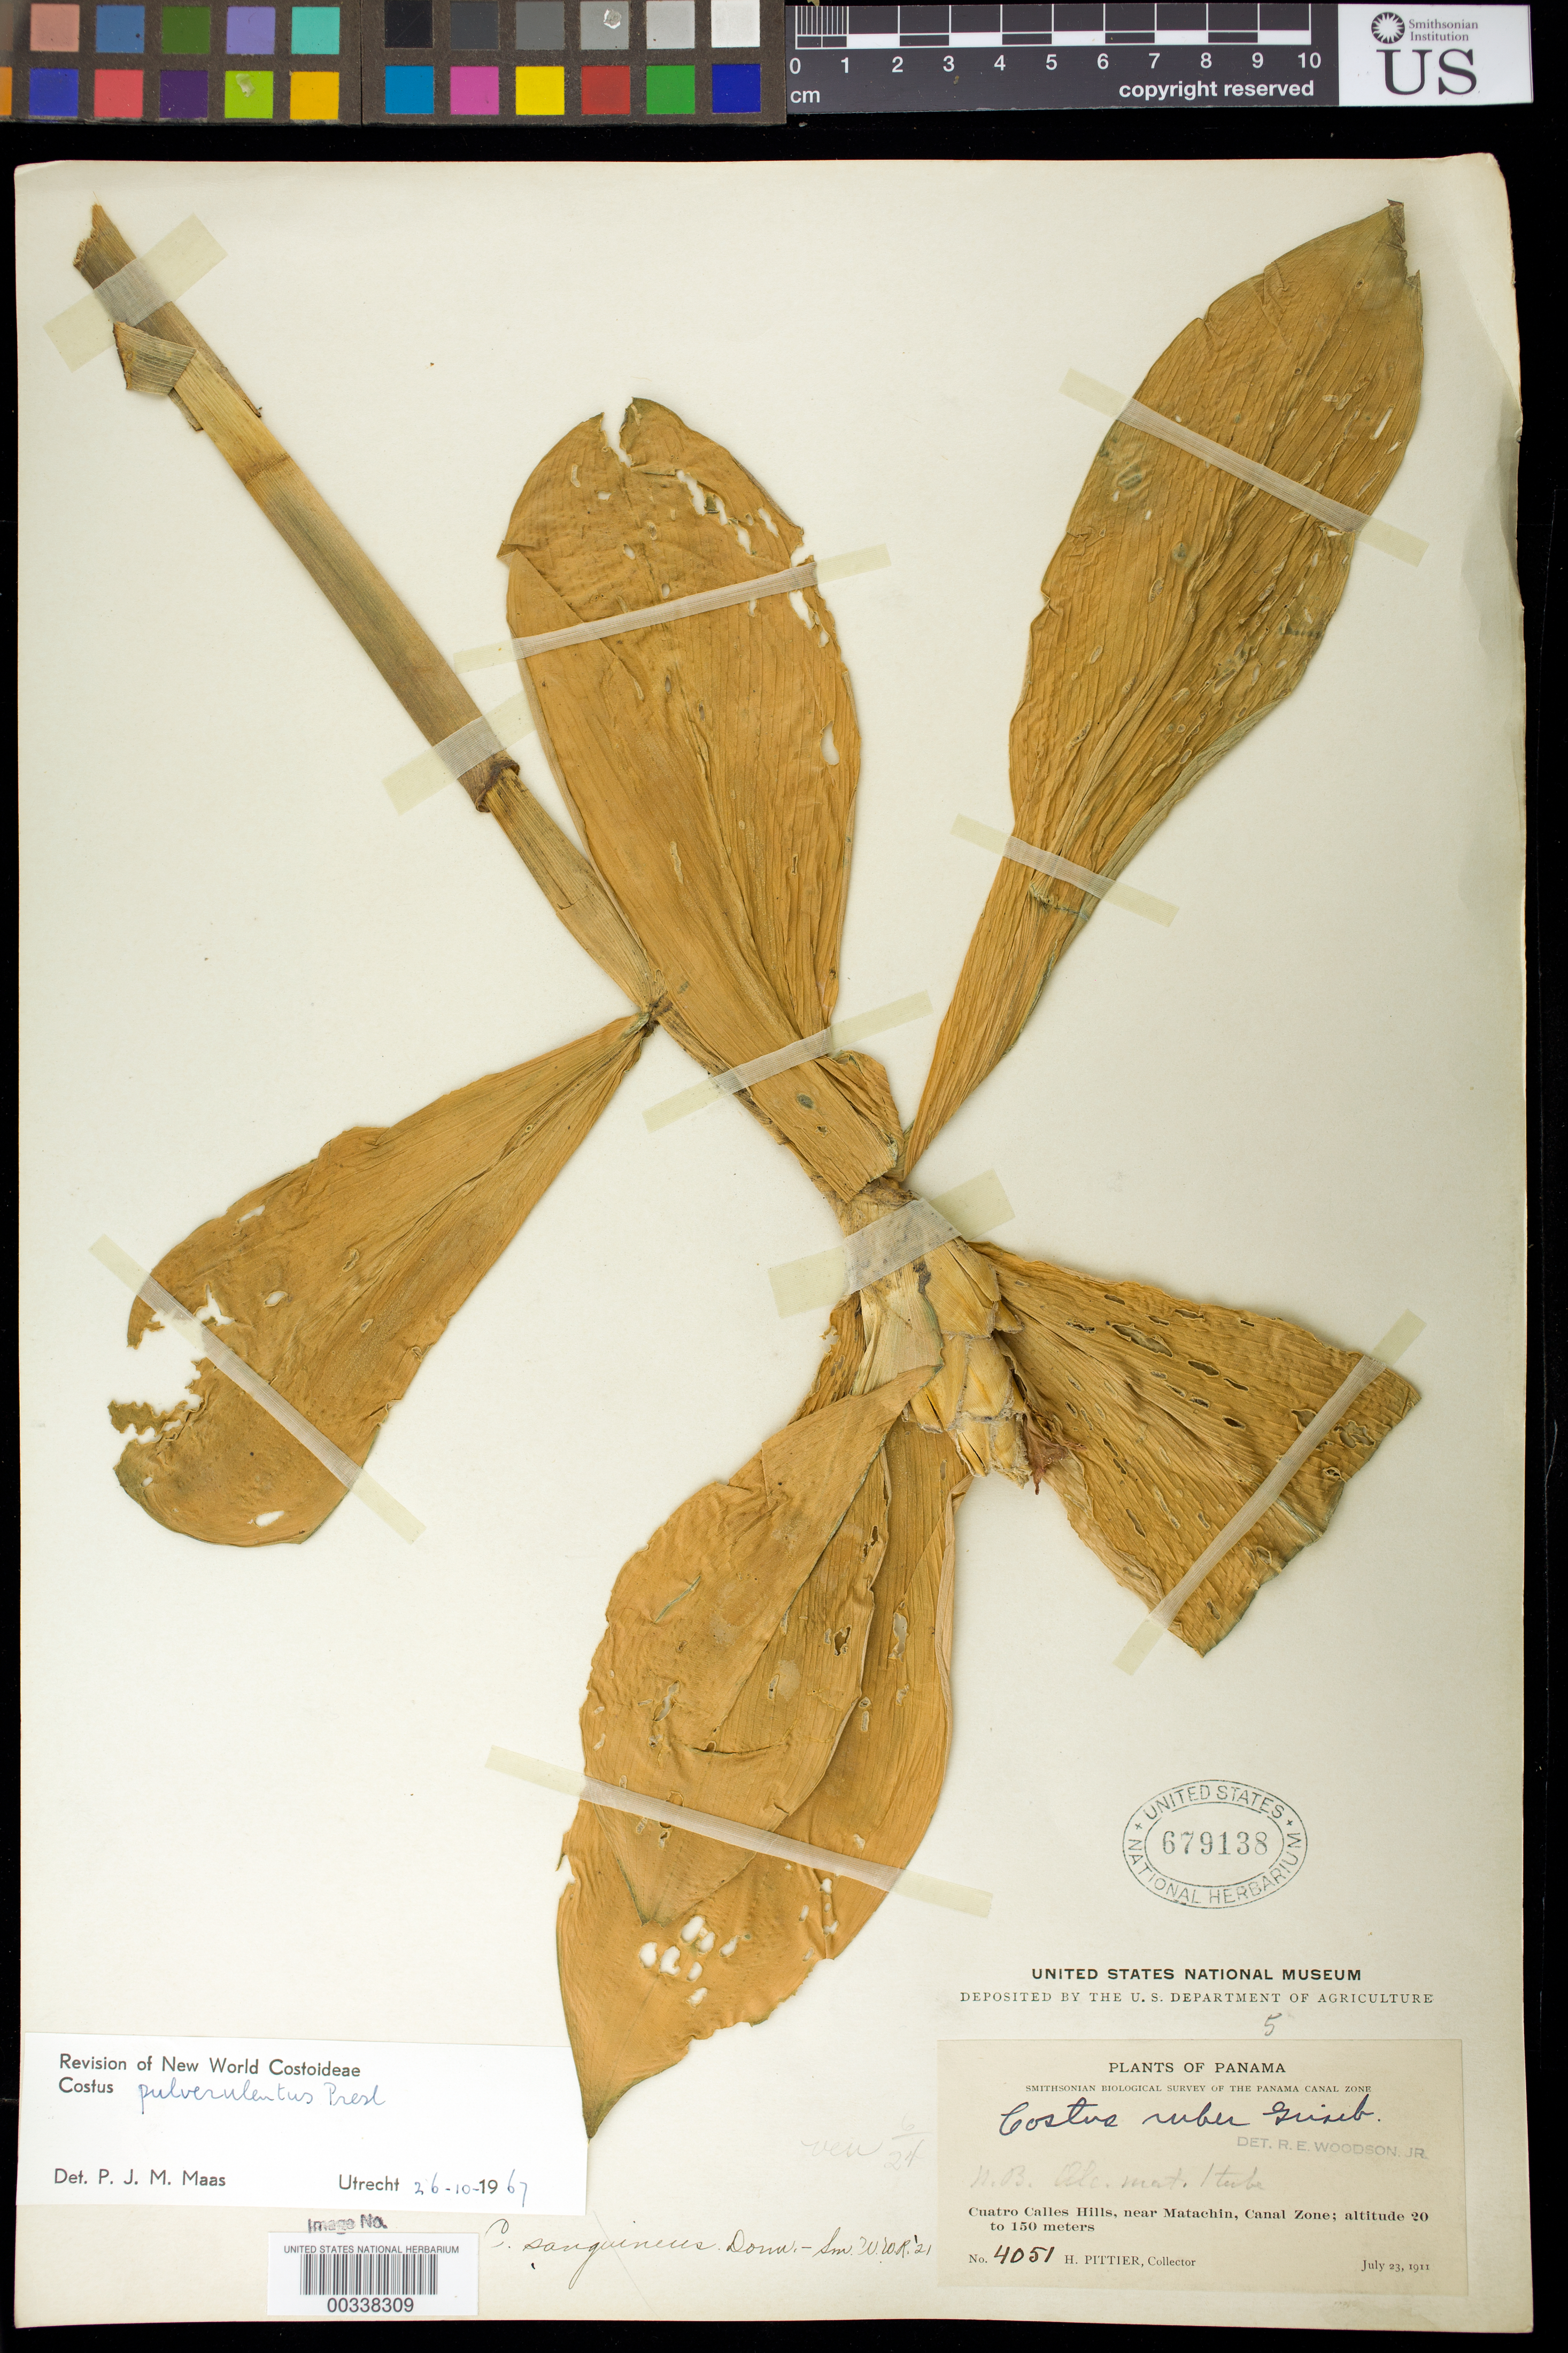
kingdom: Plantae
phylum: Tracheophyta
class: Liliopsida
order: Zingiberales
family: Costaceae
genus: Costus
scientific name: Costus pulverulentus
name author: C. Presl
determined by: Maas, Paul J. M.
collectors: H. F. Pittier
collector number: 4051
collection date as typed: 23 Jul 1911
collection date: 1911-07-23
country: Panama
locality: Cuatro Calles Hills, near Matachin.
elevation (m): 20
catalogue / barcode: US 679138